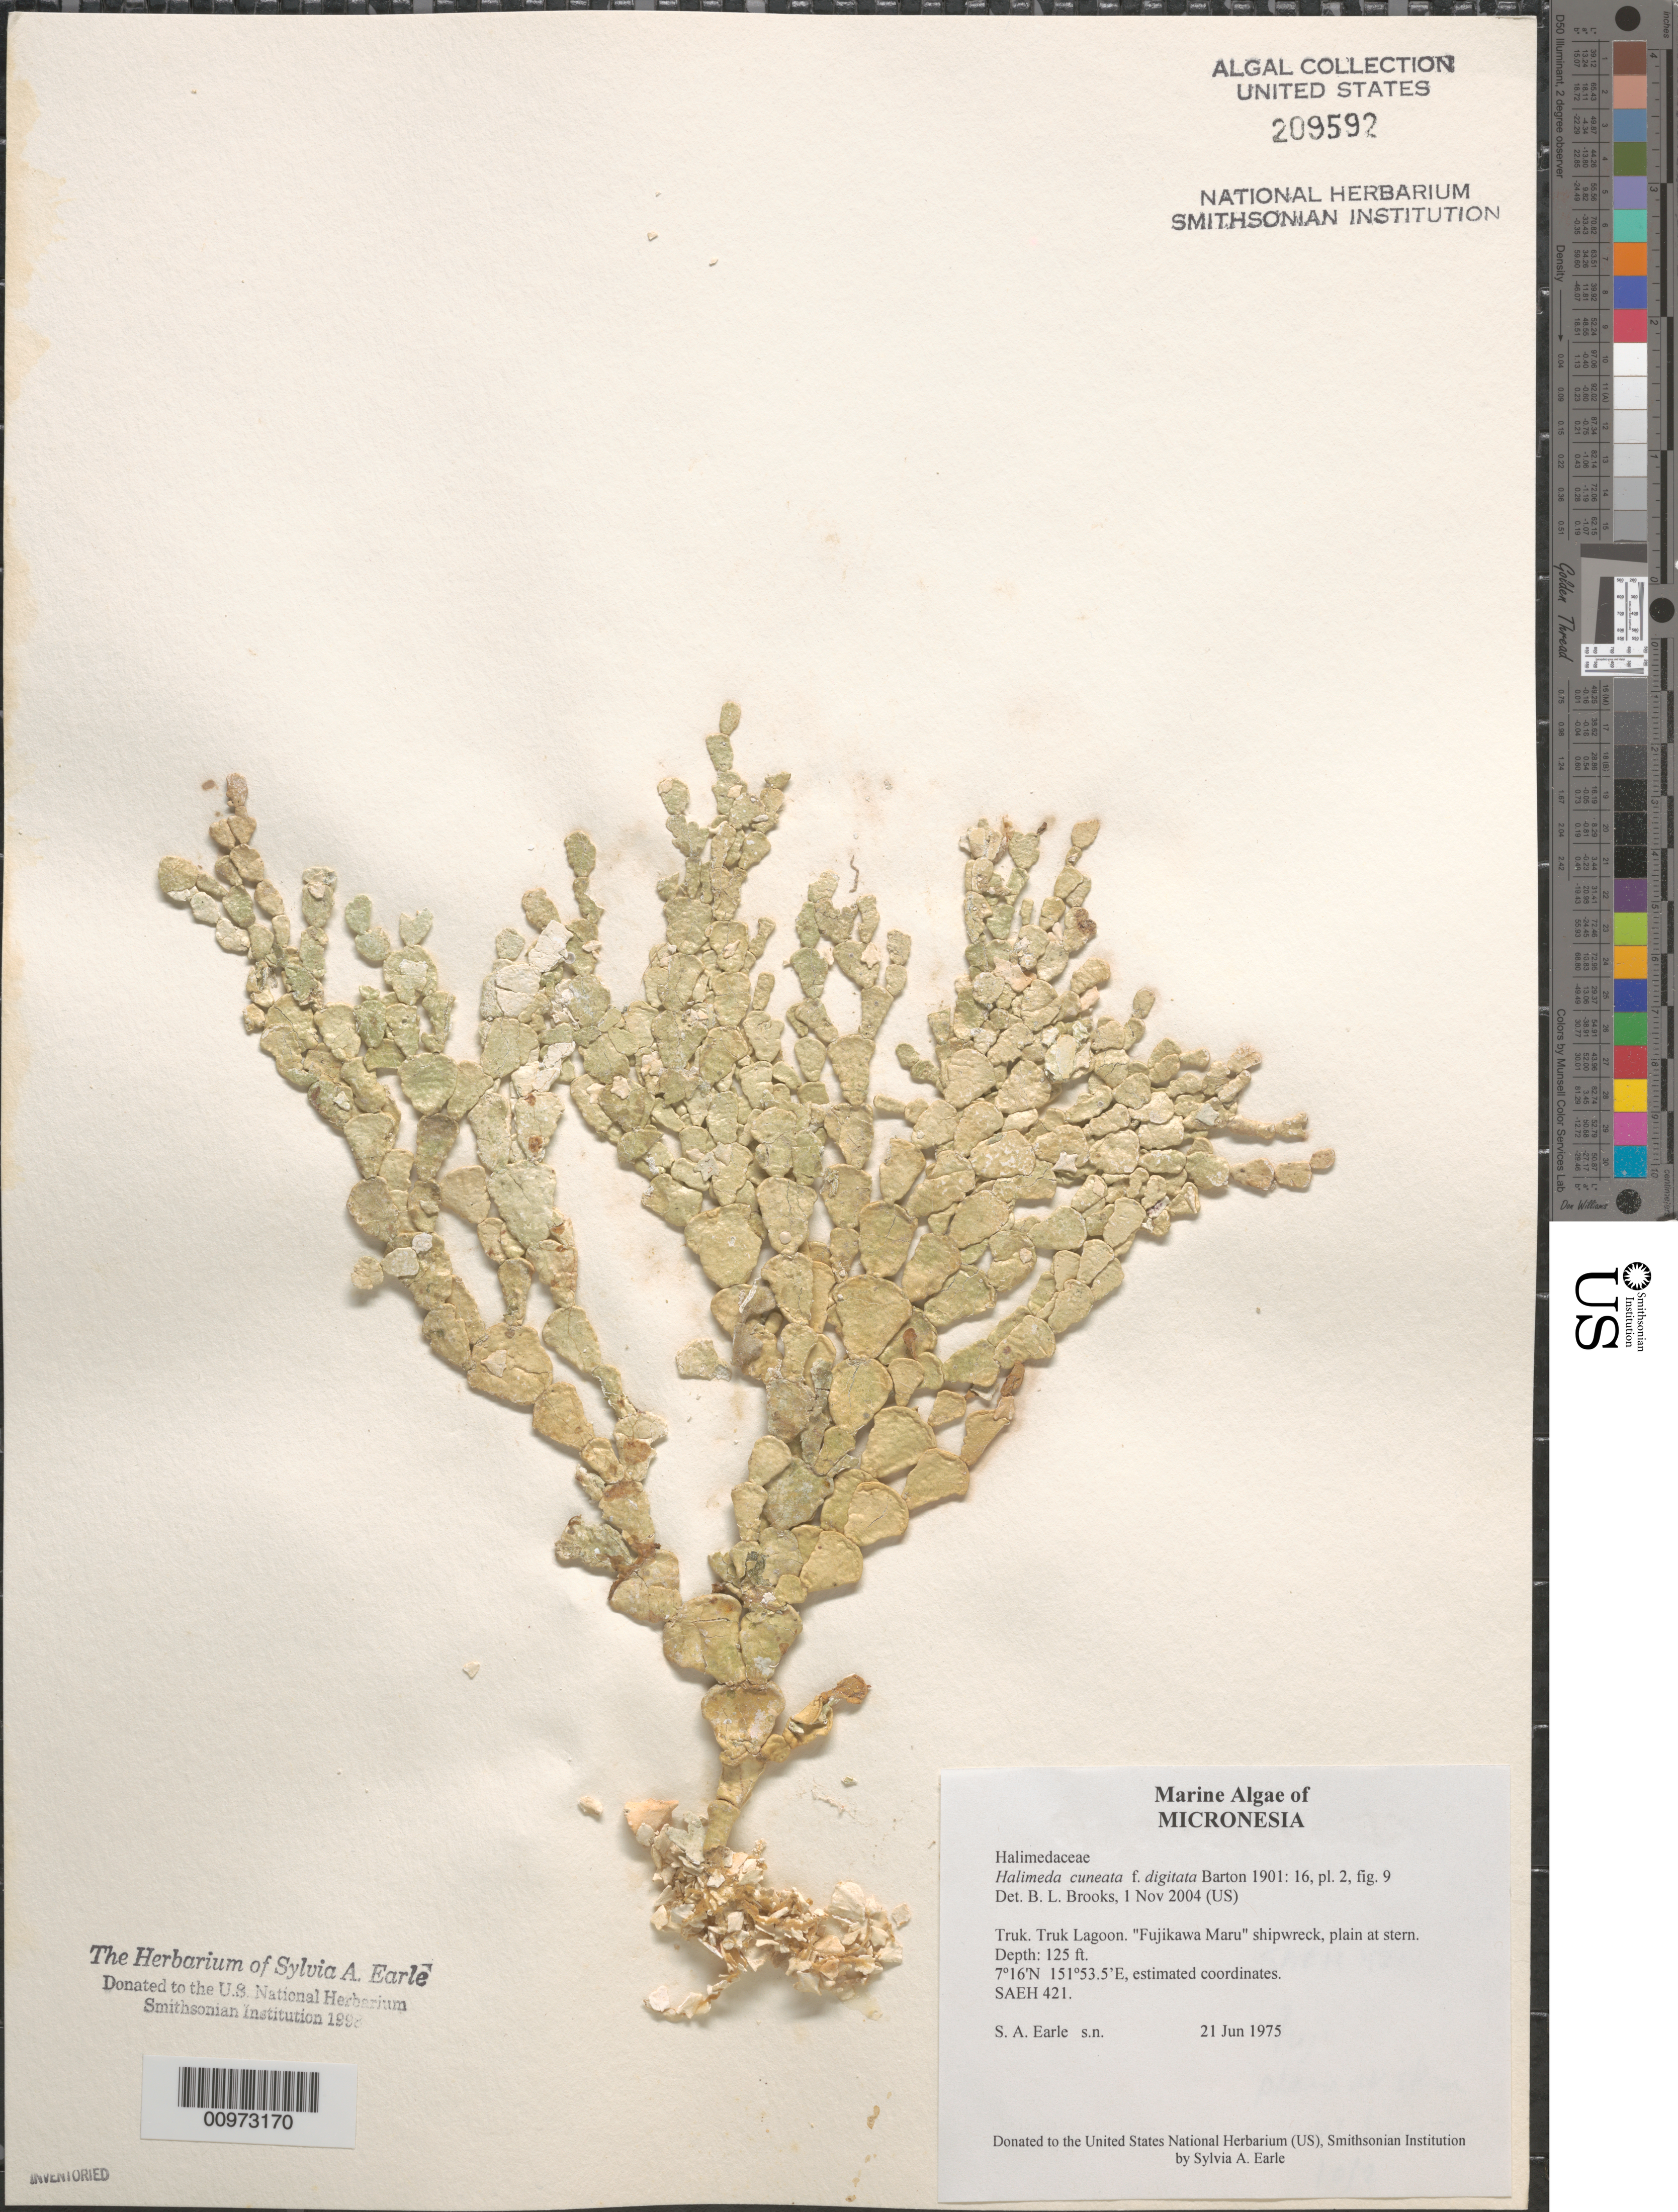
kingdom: Plantae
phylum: Chlorophyta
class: Ulvophyceae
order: Bryopsidales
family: Halimedaceae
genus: Halimeda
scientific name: Halimeda cuneata f. digitata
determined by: Brooks, B. L., (BOT), Smithsonian Institution - National Museum of Natural History (UNITED STATES)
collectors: S. A. Earle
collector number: SAEH 421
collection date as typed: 21 Jun 1975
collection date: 1975-06-21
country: Micronesia, Federated States of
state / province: Truk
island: Truk (Chuuk) Is.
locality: Chuuk Lagoon (Truk Lagoon), Fujikawa Maru shipwreck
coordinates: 7 16'N, 151 53.5'E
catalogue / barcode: US 209592